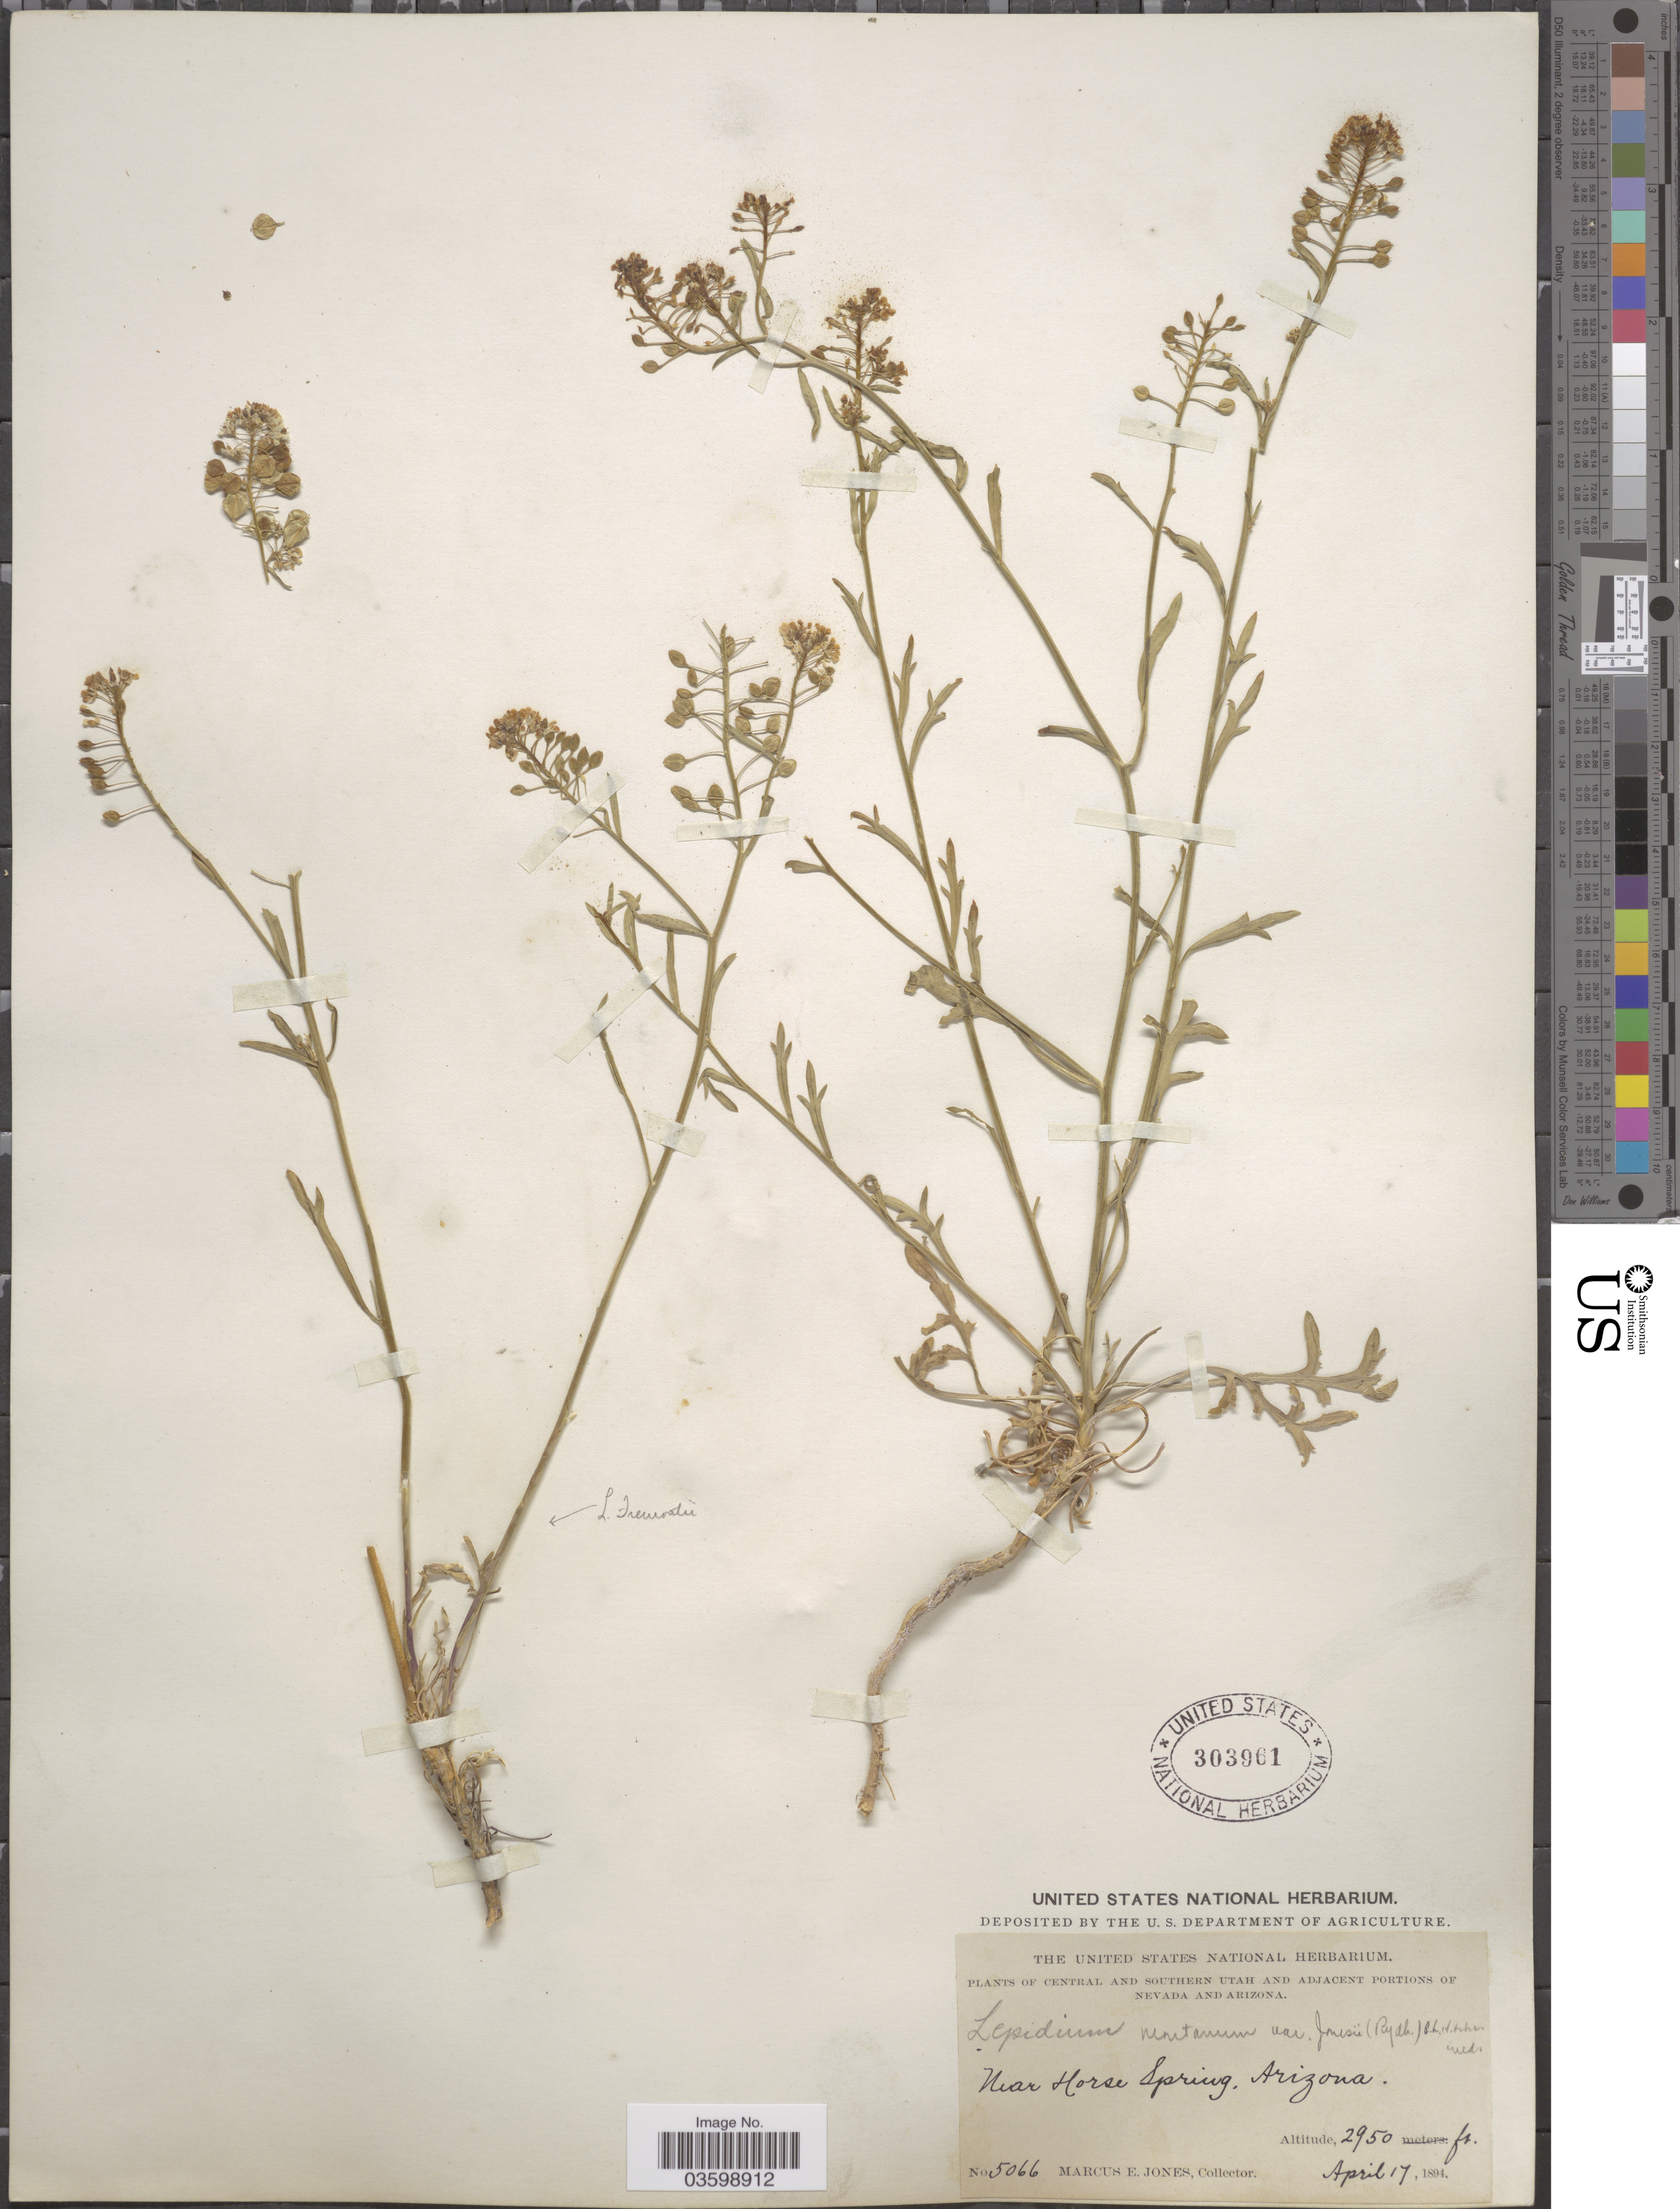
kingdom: Plantae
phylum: Tracheophyta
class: Magnoliopsida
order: Brassicales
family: Brassicaceae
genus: Lepidium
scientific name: Lepidium montanum var. jonesii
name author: (Rydb.) C.L. Hitchc.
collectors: M. E. Jones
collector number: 5066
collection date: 1894-04-17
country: United States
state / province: Arizona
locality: Near Horse Spring.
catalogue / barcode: US 303961